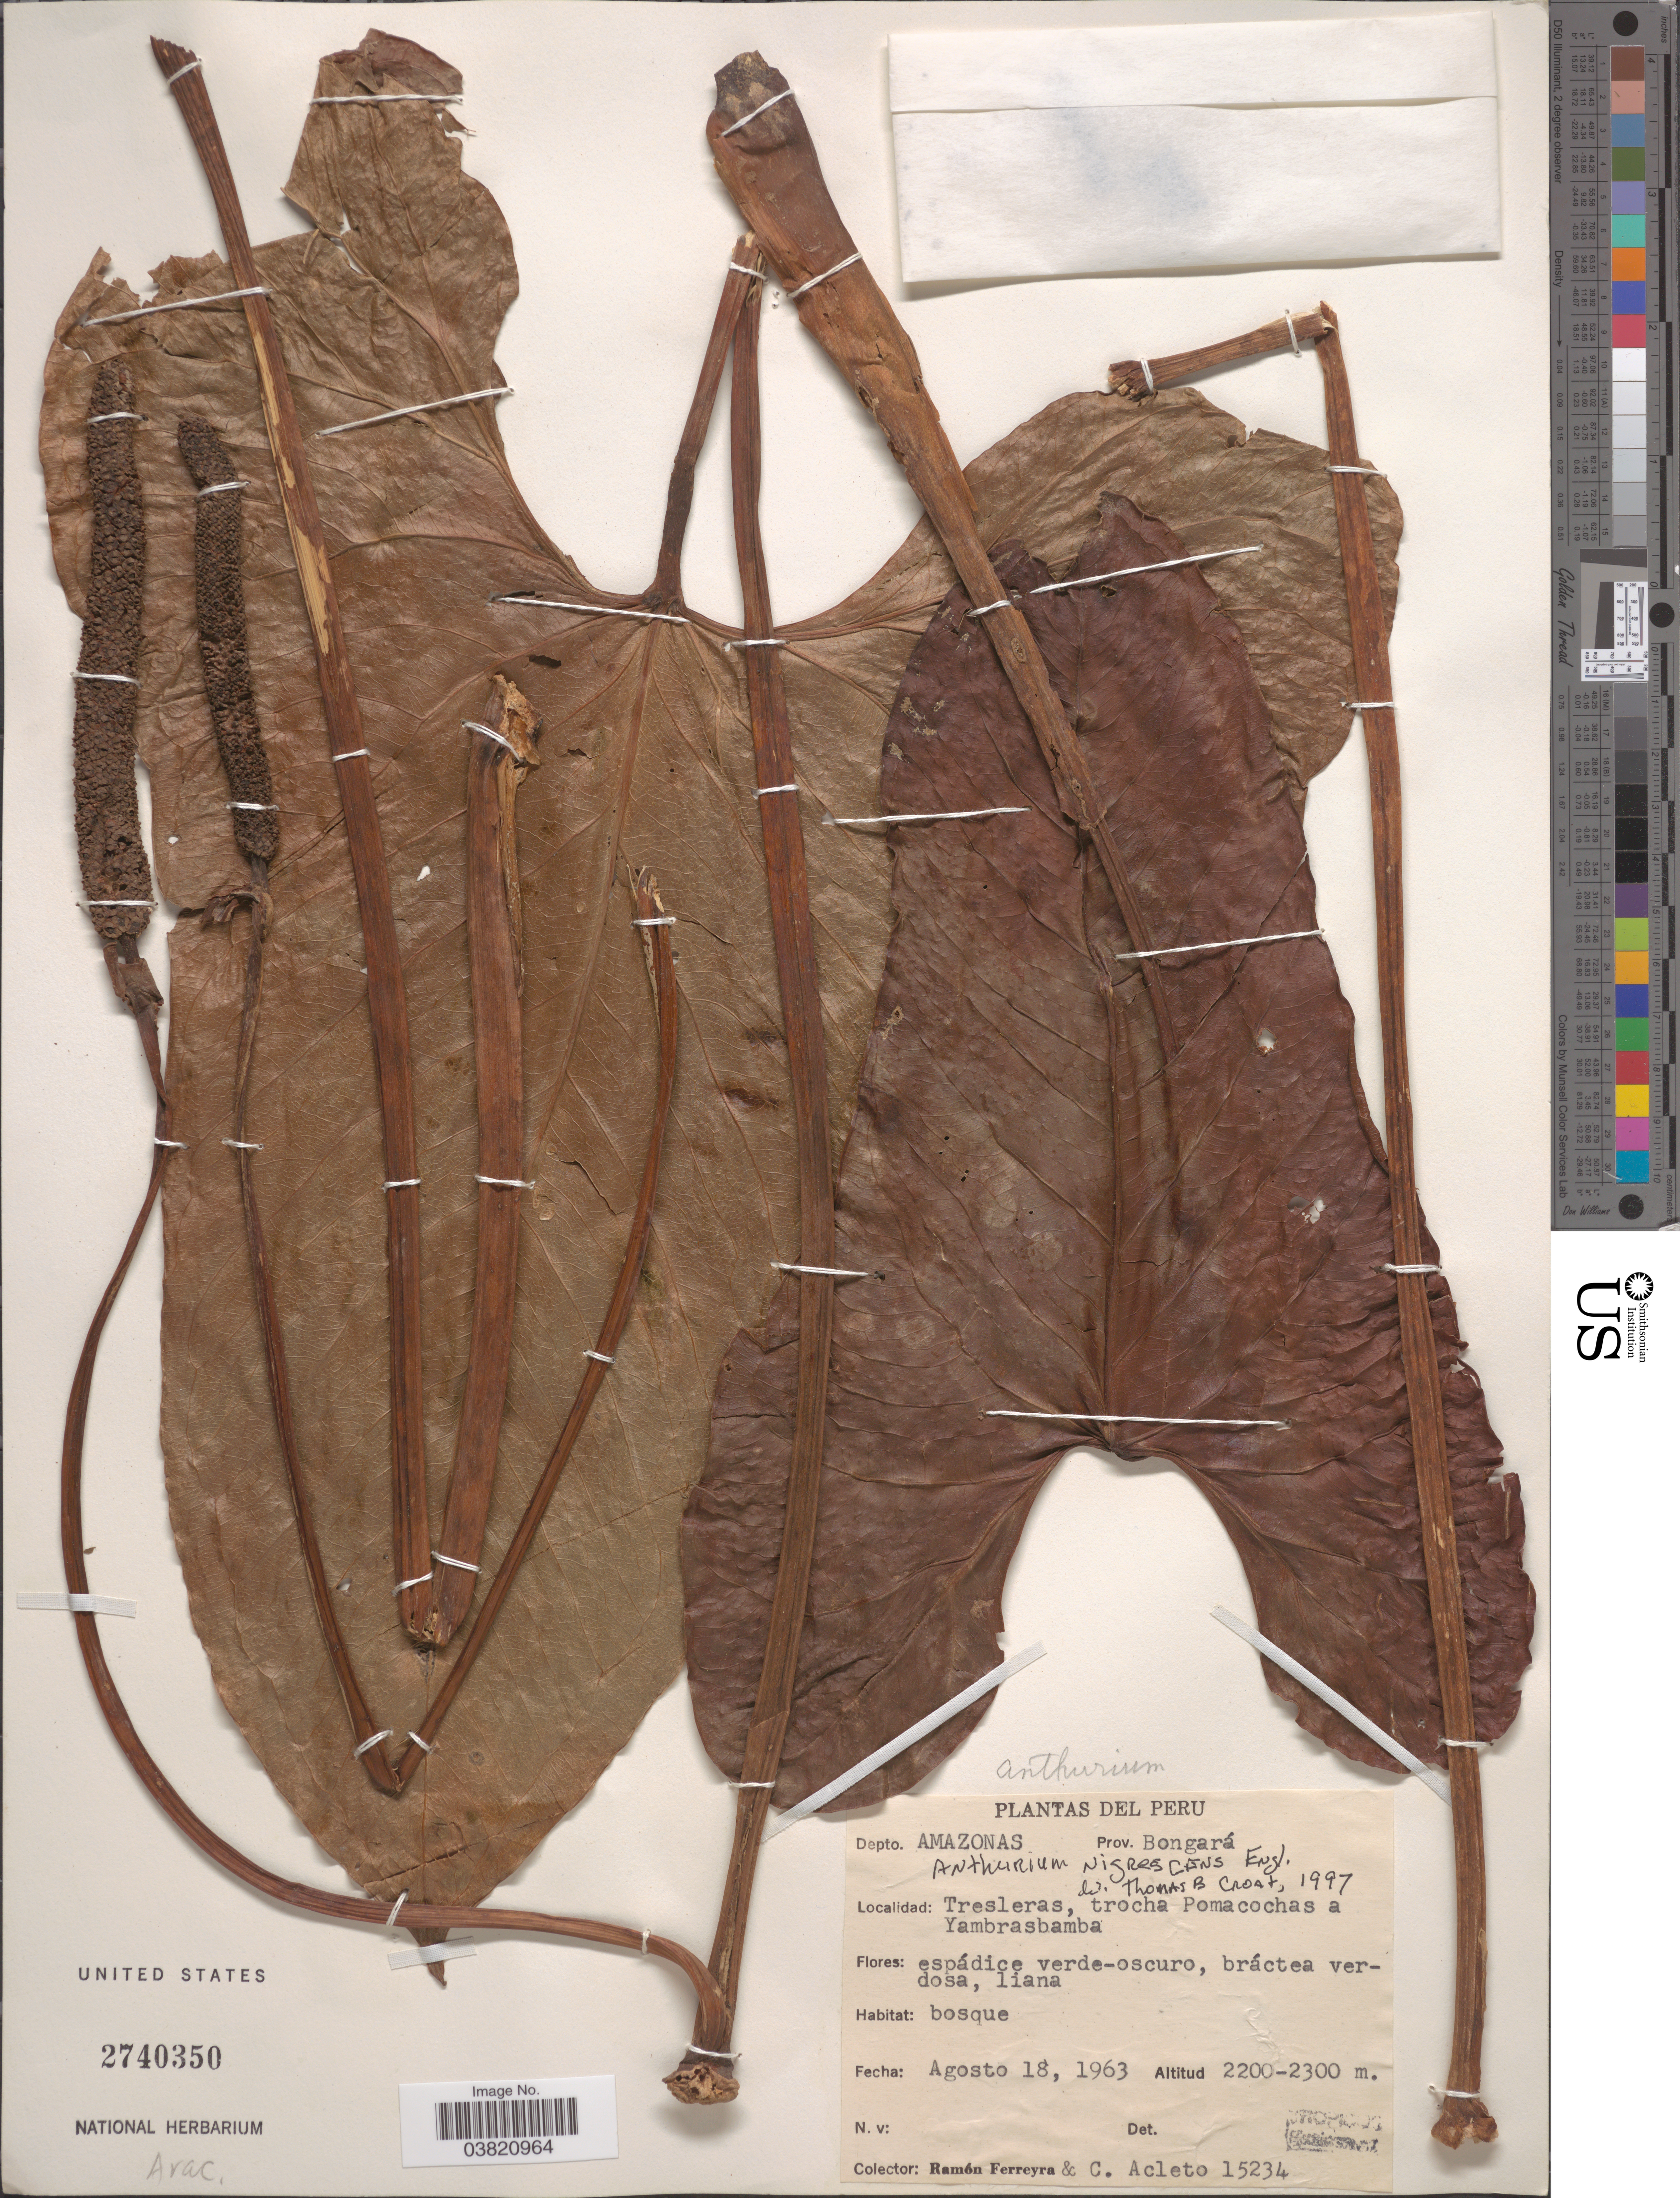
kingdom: Plantae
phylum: Tracheophyta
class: Liliopsida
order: Alismatales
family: Araceae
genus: Anthurium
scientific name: Anthurium nigrescens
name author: Engl.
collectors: R. A. Ferreyra & C. Acleto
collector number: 15234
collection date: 1963-08-18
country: Peru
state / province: Amazonas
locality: Depto. Amazonas. Prov. Bongará. Tresleras, trocha Pomacochas a Yambrasbamba.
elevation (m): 2200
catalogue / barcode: US 2740350